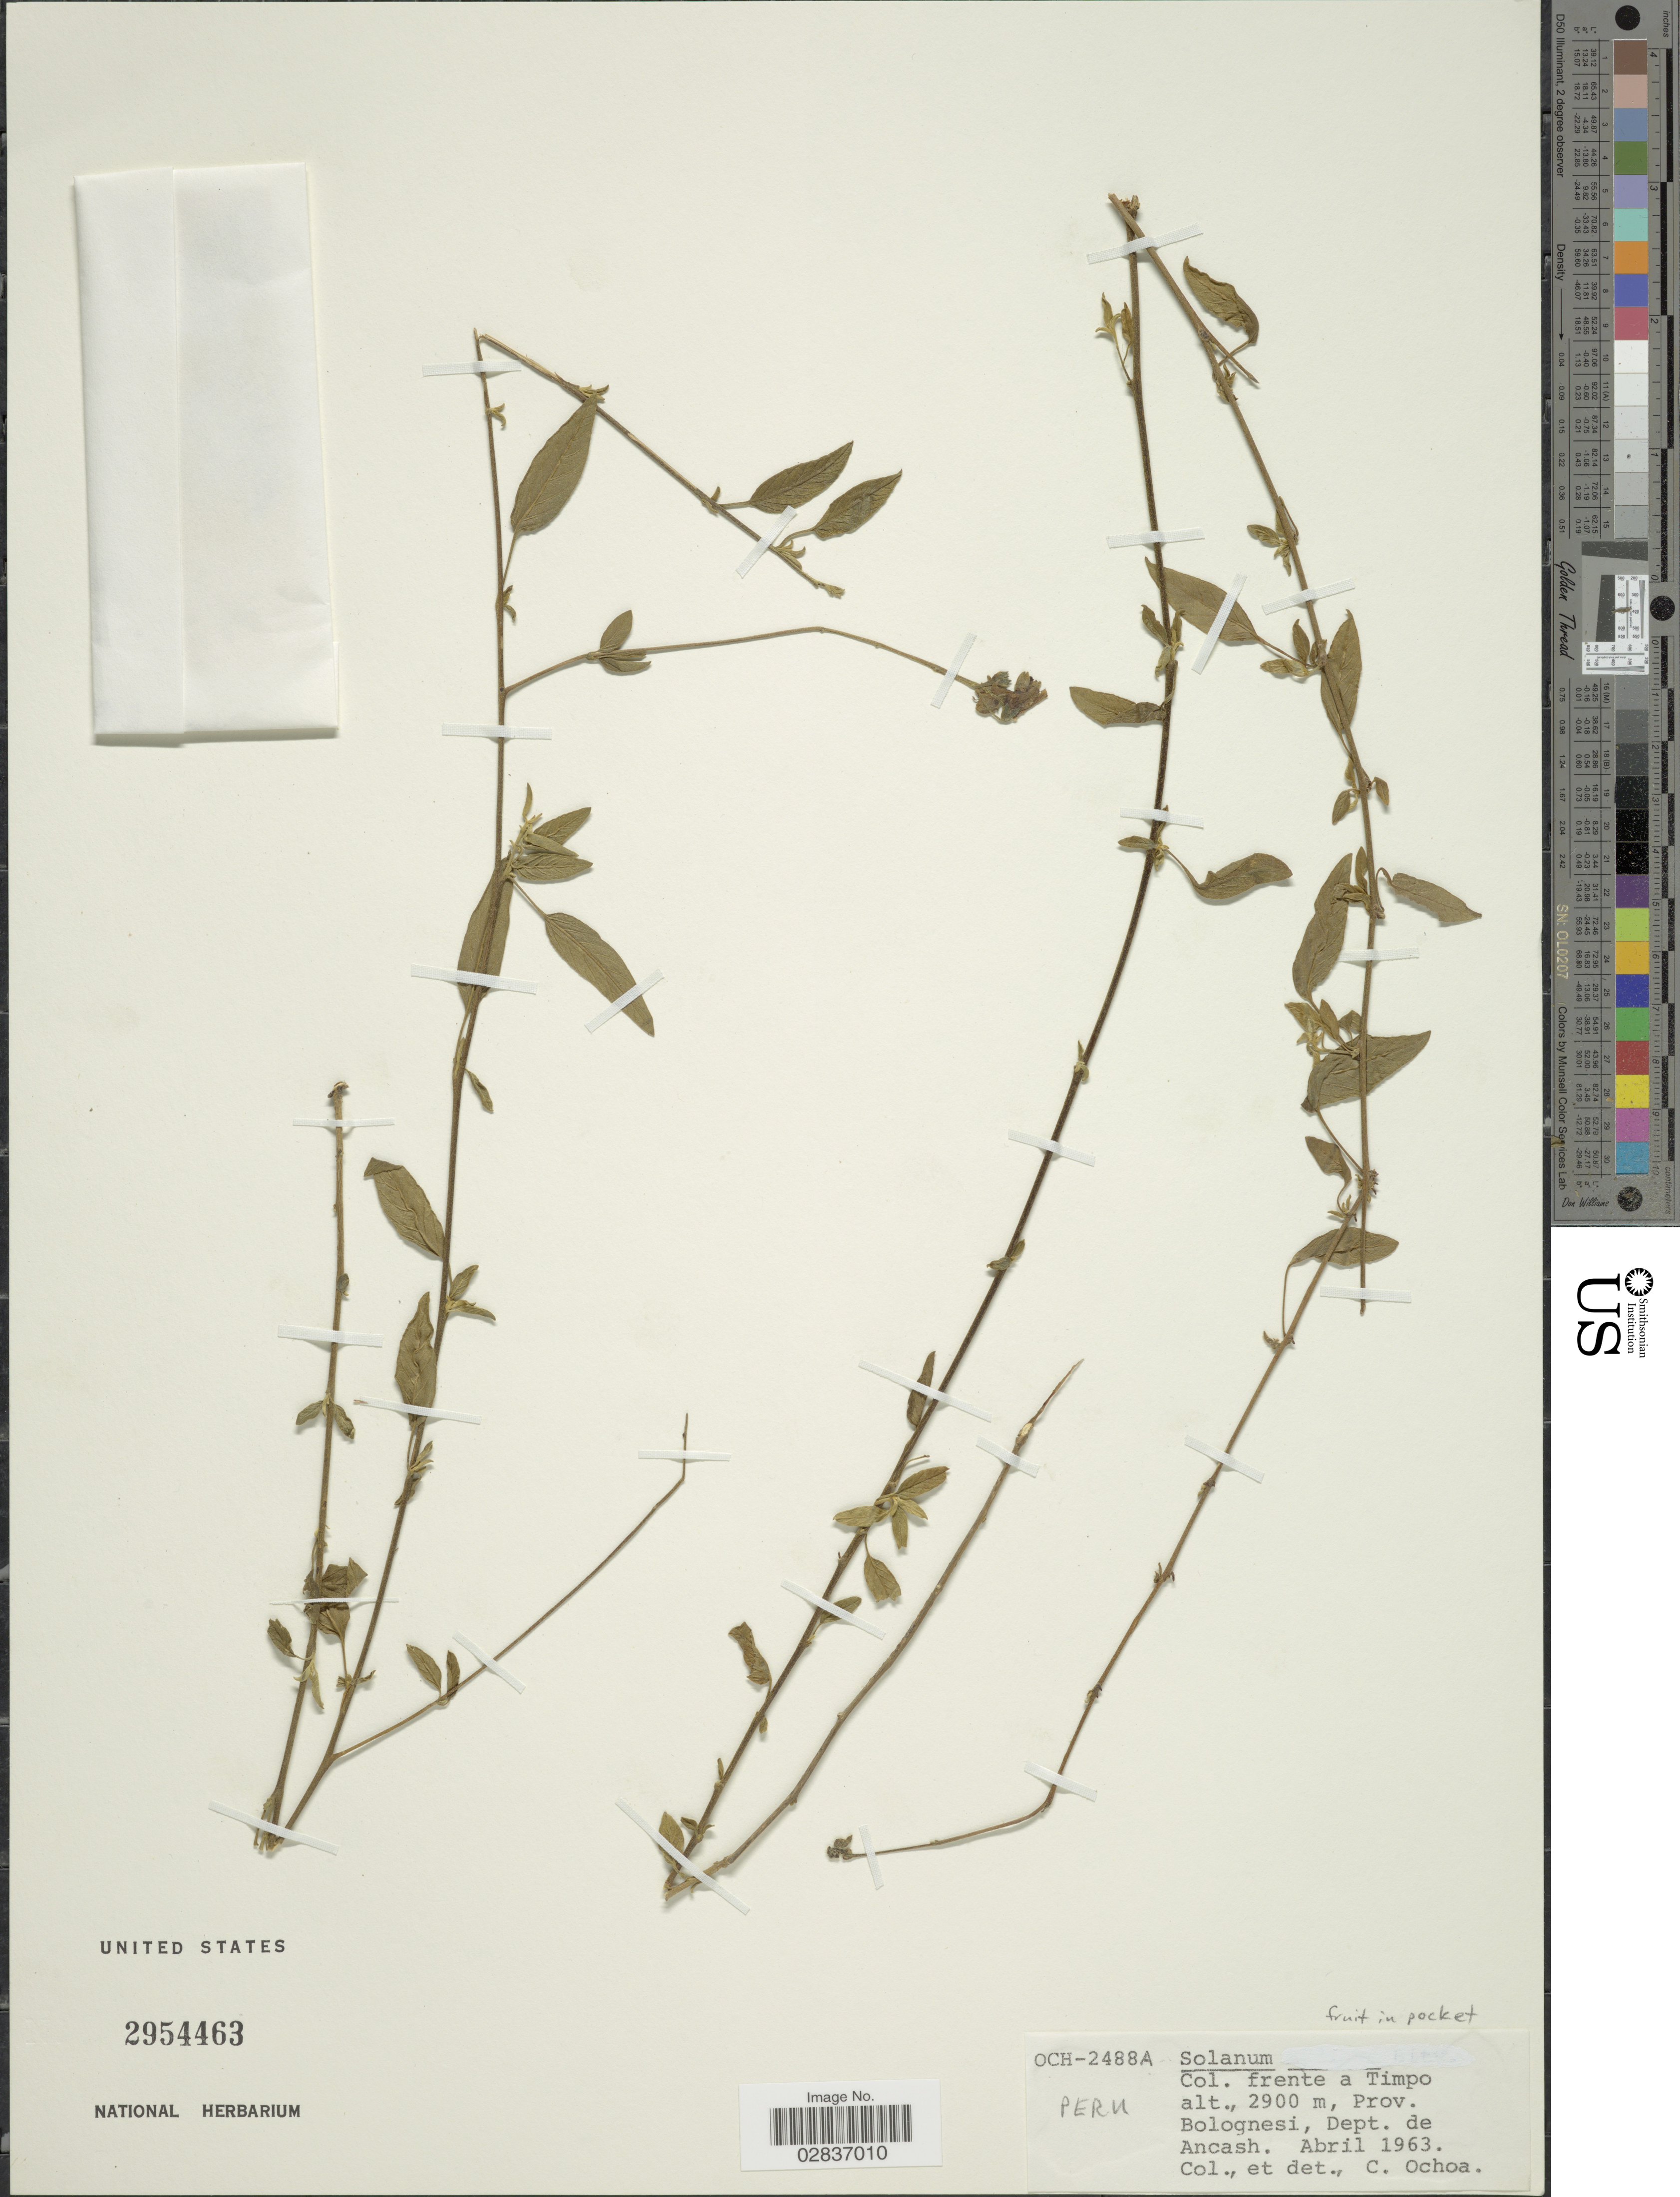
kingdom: Plantae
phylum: Tracheophyta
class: Magnoliopsida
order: Solanales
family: Solanaceae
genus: Solanum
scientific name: Solanum sp.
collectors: C. Ochoa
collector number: OCH-2488A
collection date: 1963-04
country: Peru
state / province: Ancash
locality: Frente a Timpo, Prov. Bolognesi, Dept. de Ancash.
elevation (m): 2900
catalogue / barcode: US 2954463